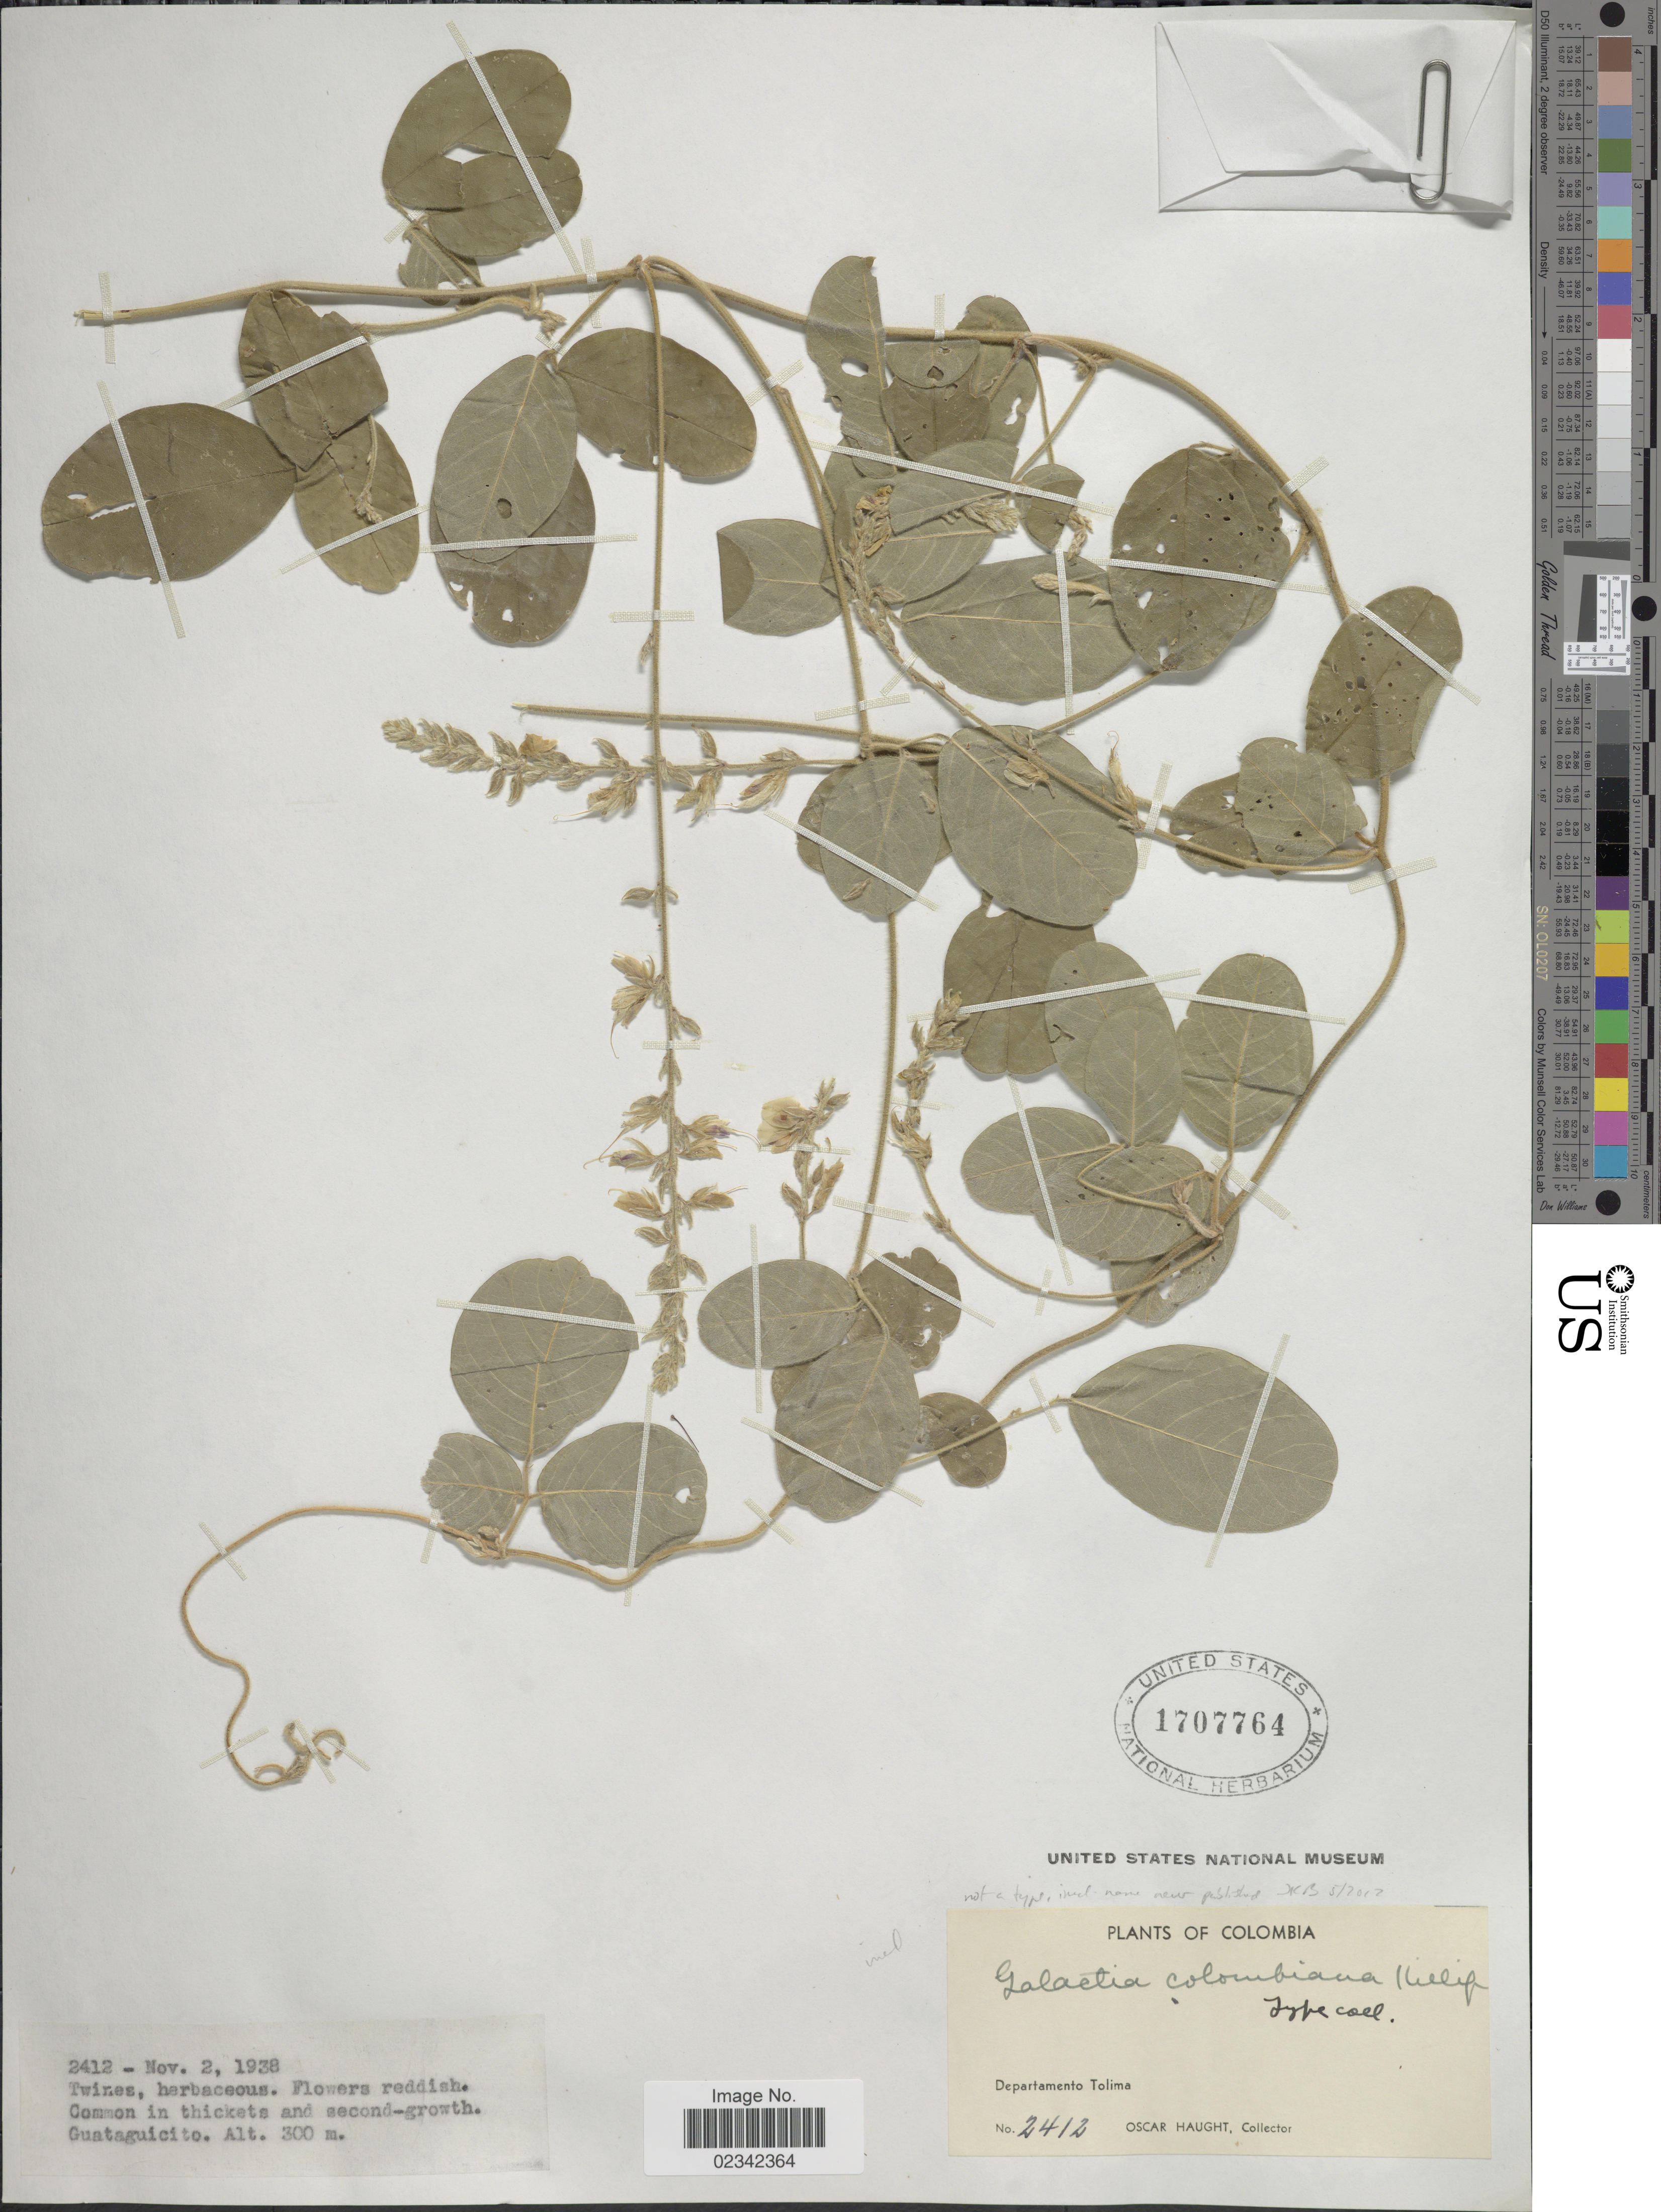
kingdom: Plantae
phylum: Tracheophyta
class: Magnoliopsida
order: Fabales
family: Fabaceae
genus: Galactia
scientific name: Galactia striata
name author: (Jacq.) Urb.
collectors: O. Haught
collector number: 2412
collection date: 1938-11-02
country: Colombia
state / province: Tolima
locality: Guataguicito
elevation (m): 300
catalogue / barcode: US 1707764